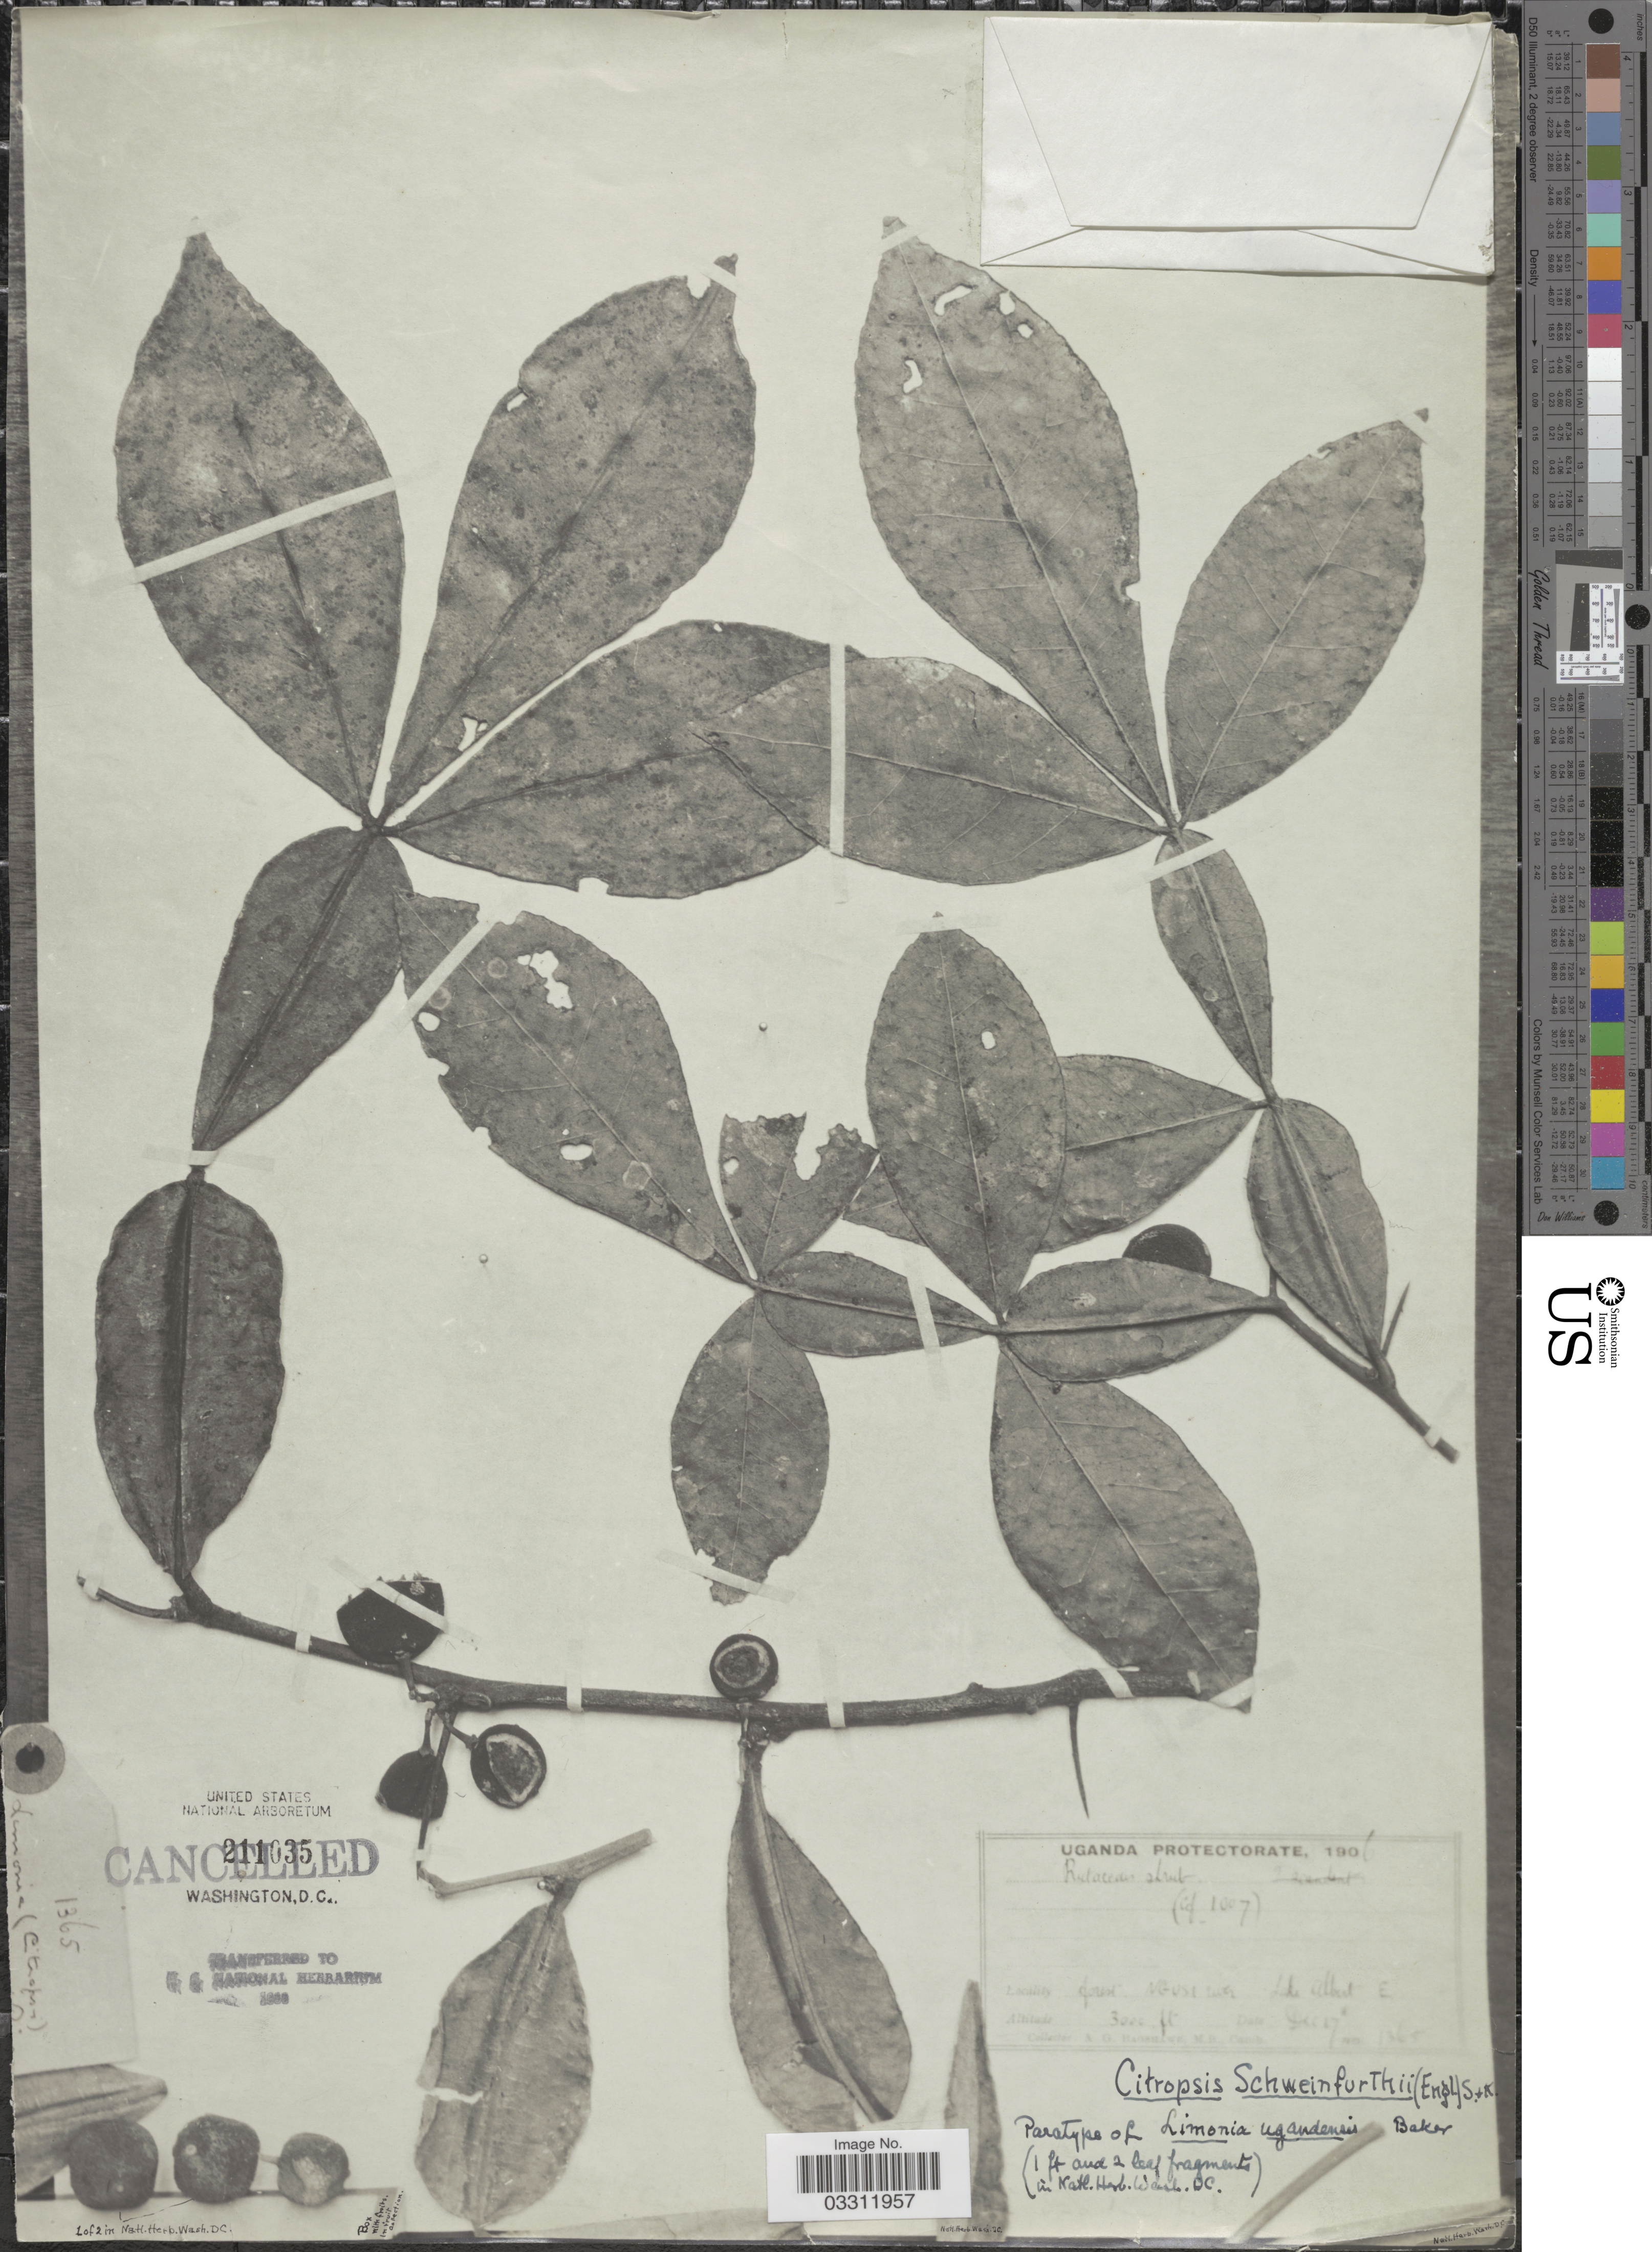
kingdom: Plantae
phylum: Tracheophyta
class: Magnoliopsida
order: Sapindales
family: Rutaceae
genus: Citropsis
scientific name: Citropsis schweinfurthii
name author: Swingle & M. Kellerm.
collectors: A. Bagshawe & Collector illegible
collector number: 1365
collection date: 1906-12-17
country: Uganda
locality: Uganda Protectorate, forest Ngusi river, The [interpreted] Albert [interpreted] E.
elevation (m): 914